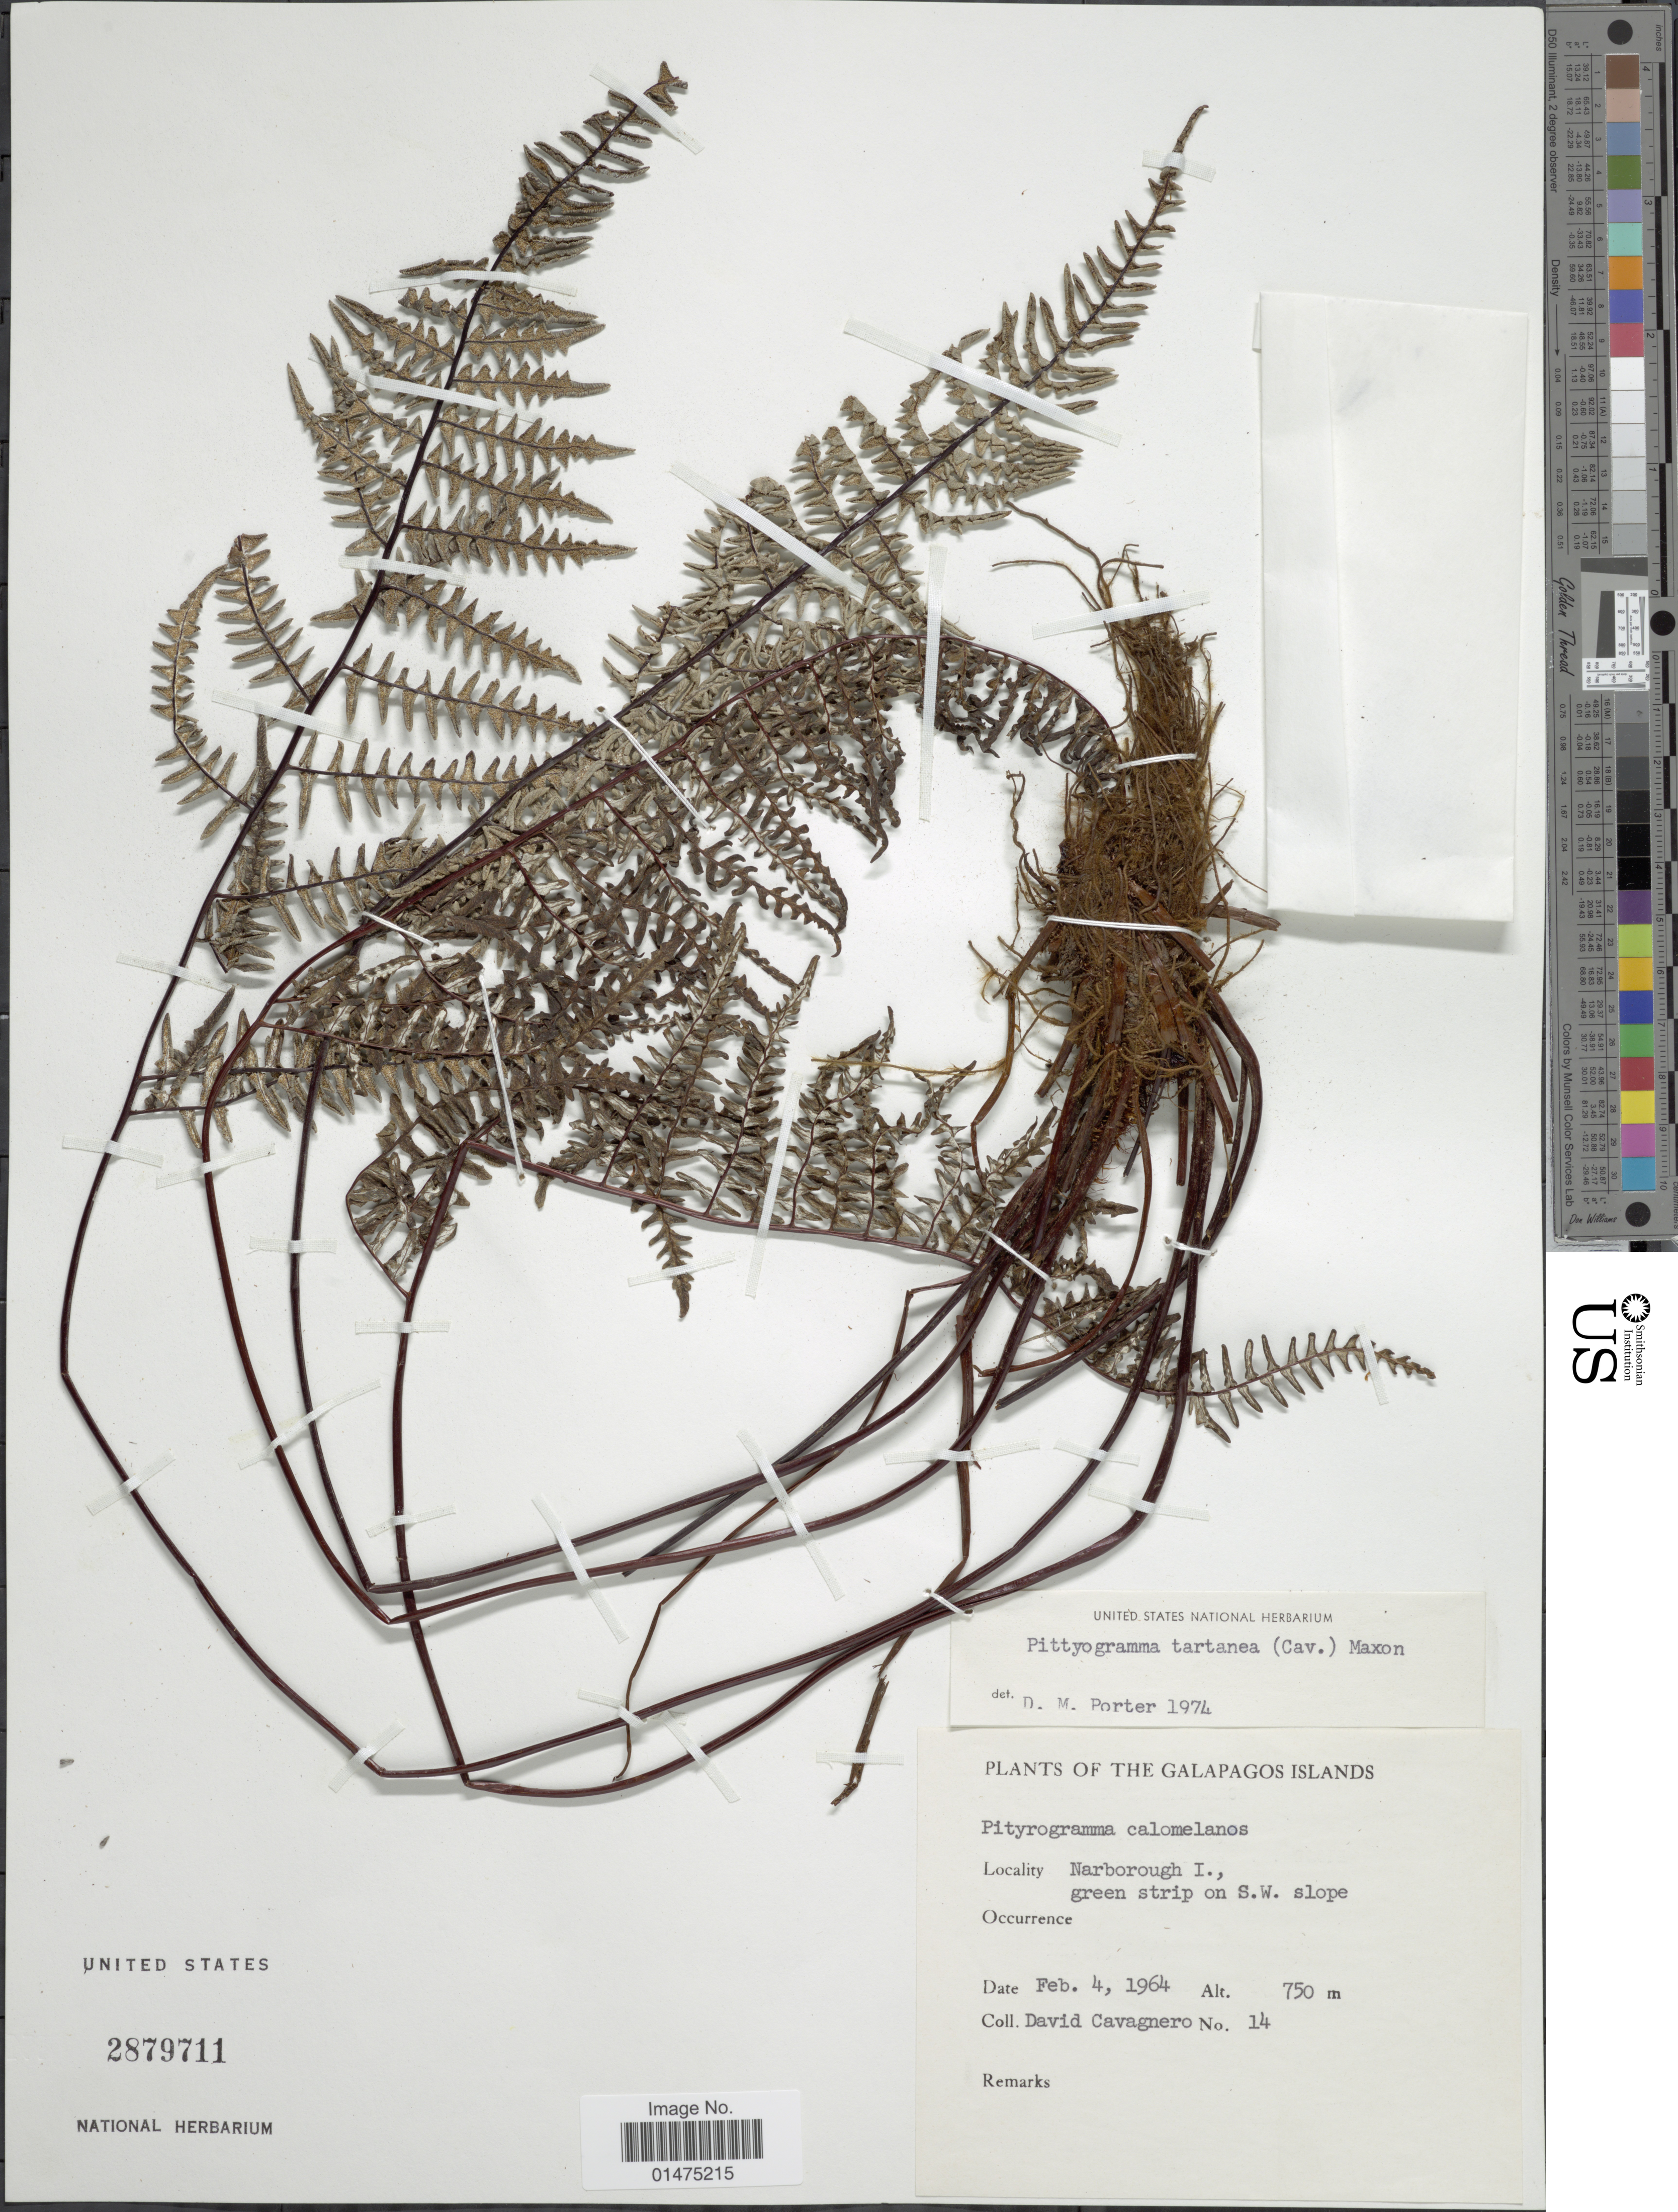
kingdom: Plantae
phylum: Tracheophyta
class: Polypodiopsida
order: Polypodiales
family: Pteridaceae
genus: Pityrogramma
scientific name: Pityrogramma tartarea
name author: (Cav.) Maxon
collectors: D. Cavagnaro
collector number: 14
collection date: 1964-02-04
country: Ecuador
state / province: Colón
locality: Galapagos Island, Narborough I., green strip on s.w. slope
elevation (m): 750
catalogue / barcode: US 2879711